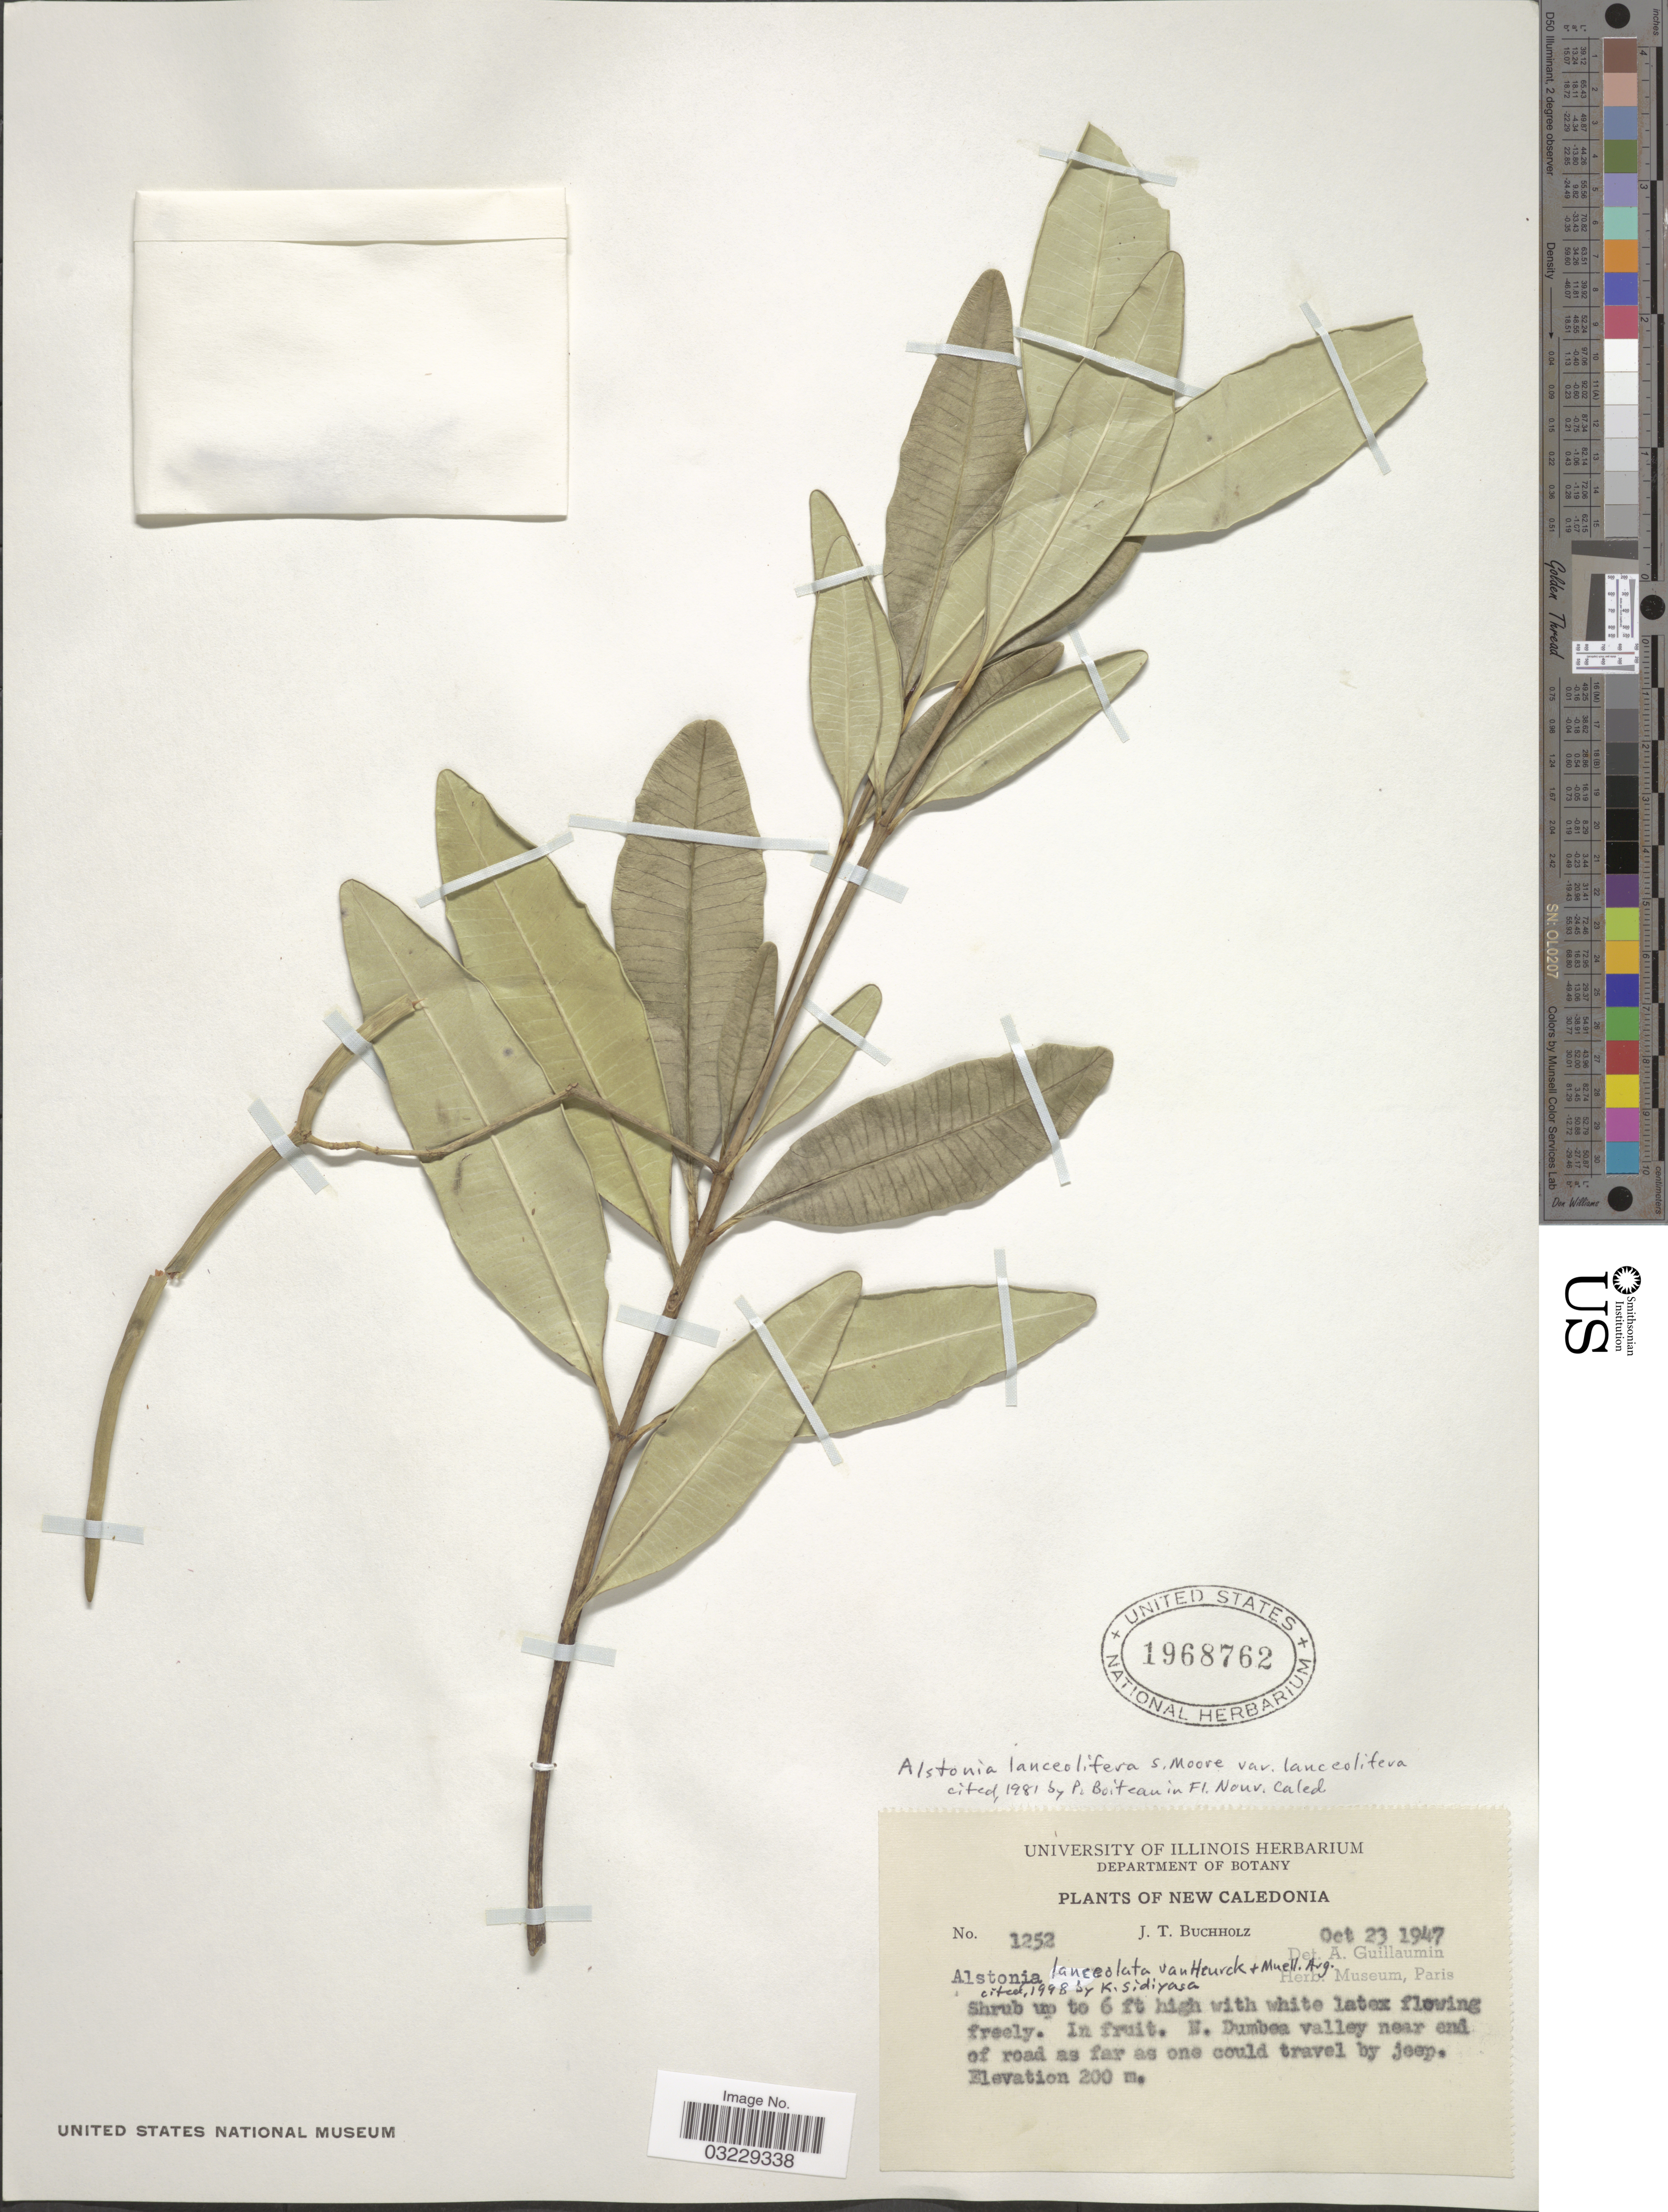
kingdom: Plantae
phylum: Tracheophyta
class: Magnoliopsida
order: Gentianales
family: Apocynaceae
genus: Alstonia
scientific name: Alstonia lanceolata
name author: Van Heurck & Müll. Arg.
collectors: J. T. Buchholz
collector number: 1252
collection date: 1947-10-23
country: New Caledonia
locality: N. Dumbea valley near end of road as far as one could travel by jeep.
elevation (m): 200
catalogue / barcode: US 1968762